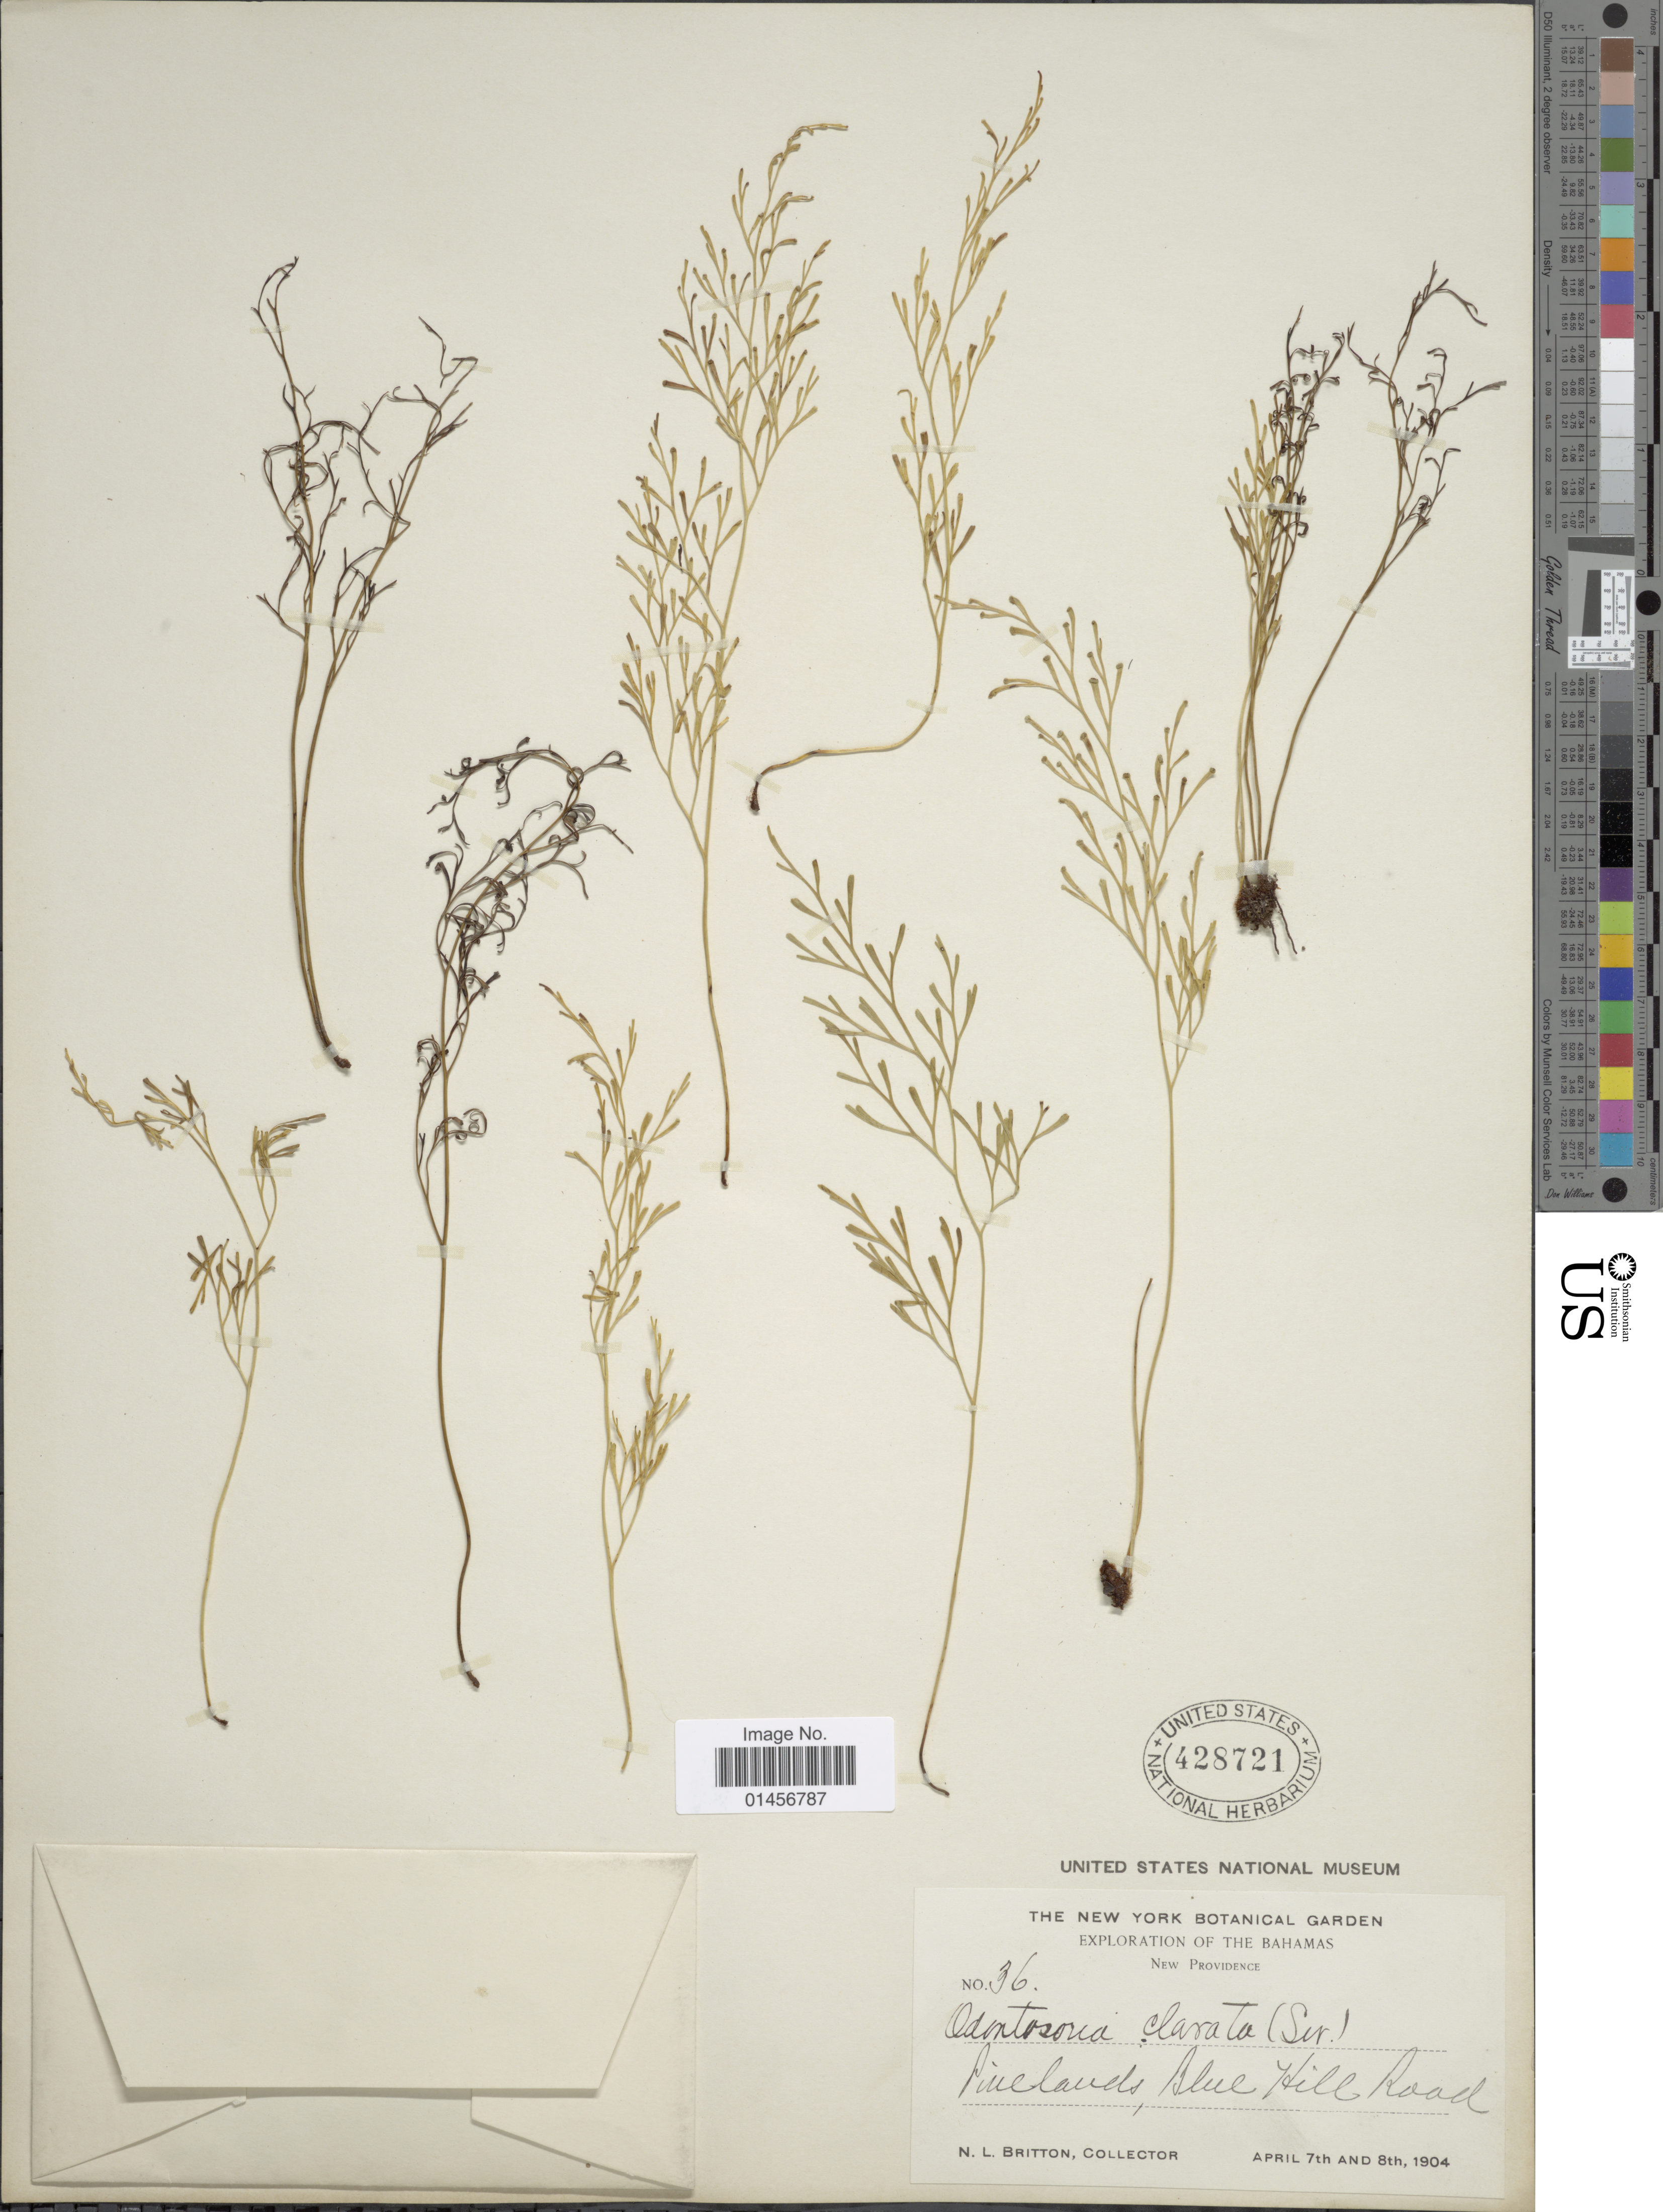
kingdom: Plantae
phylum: Tracheophyta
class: Polypodiopsida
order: Polypodiales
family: Lindsaeaceae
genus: Sphenomeris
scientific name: Sphenomeris clavata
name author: (L.) Maxon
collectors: N. Britton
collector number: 36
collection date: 1904-04-07/1904-04-08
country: Bahamas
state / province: New Providence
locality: Bahamas, Pinelands, Blue Hill Road.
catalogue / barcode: US 428721